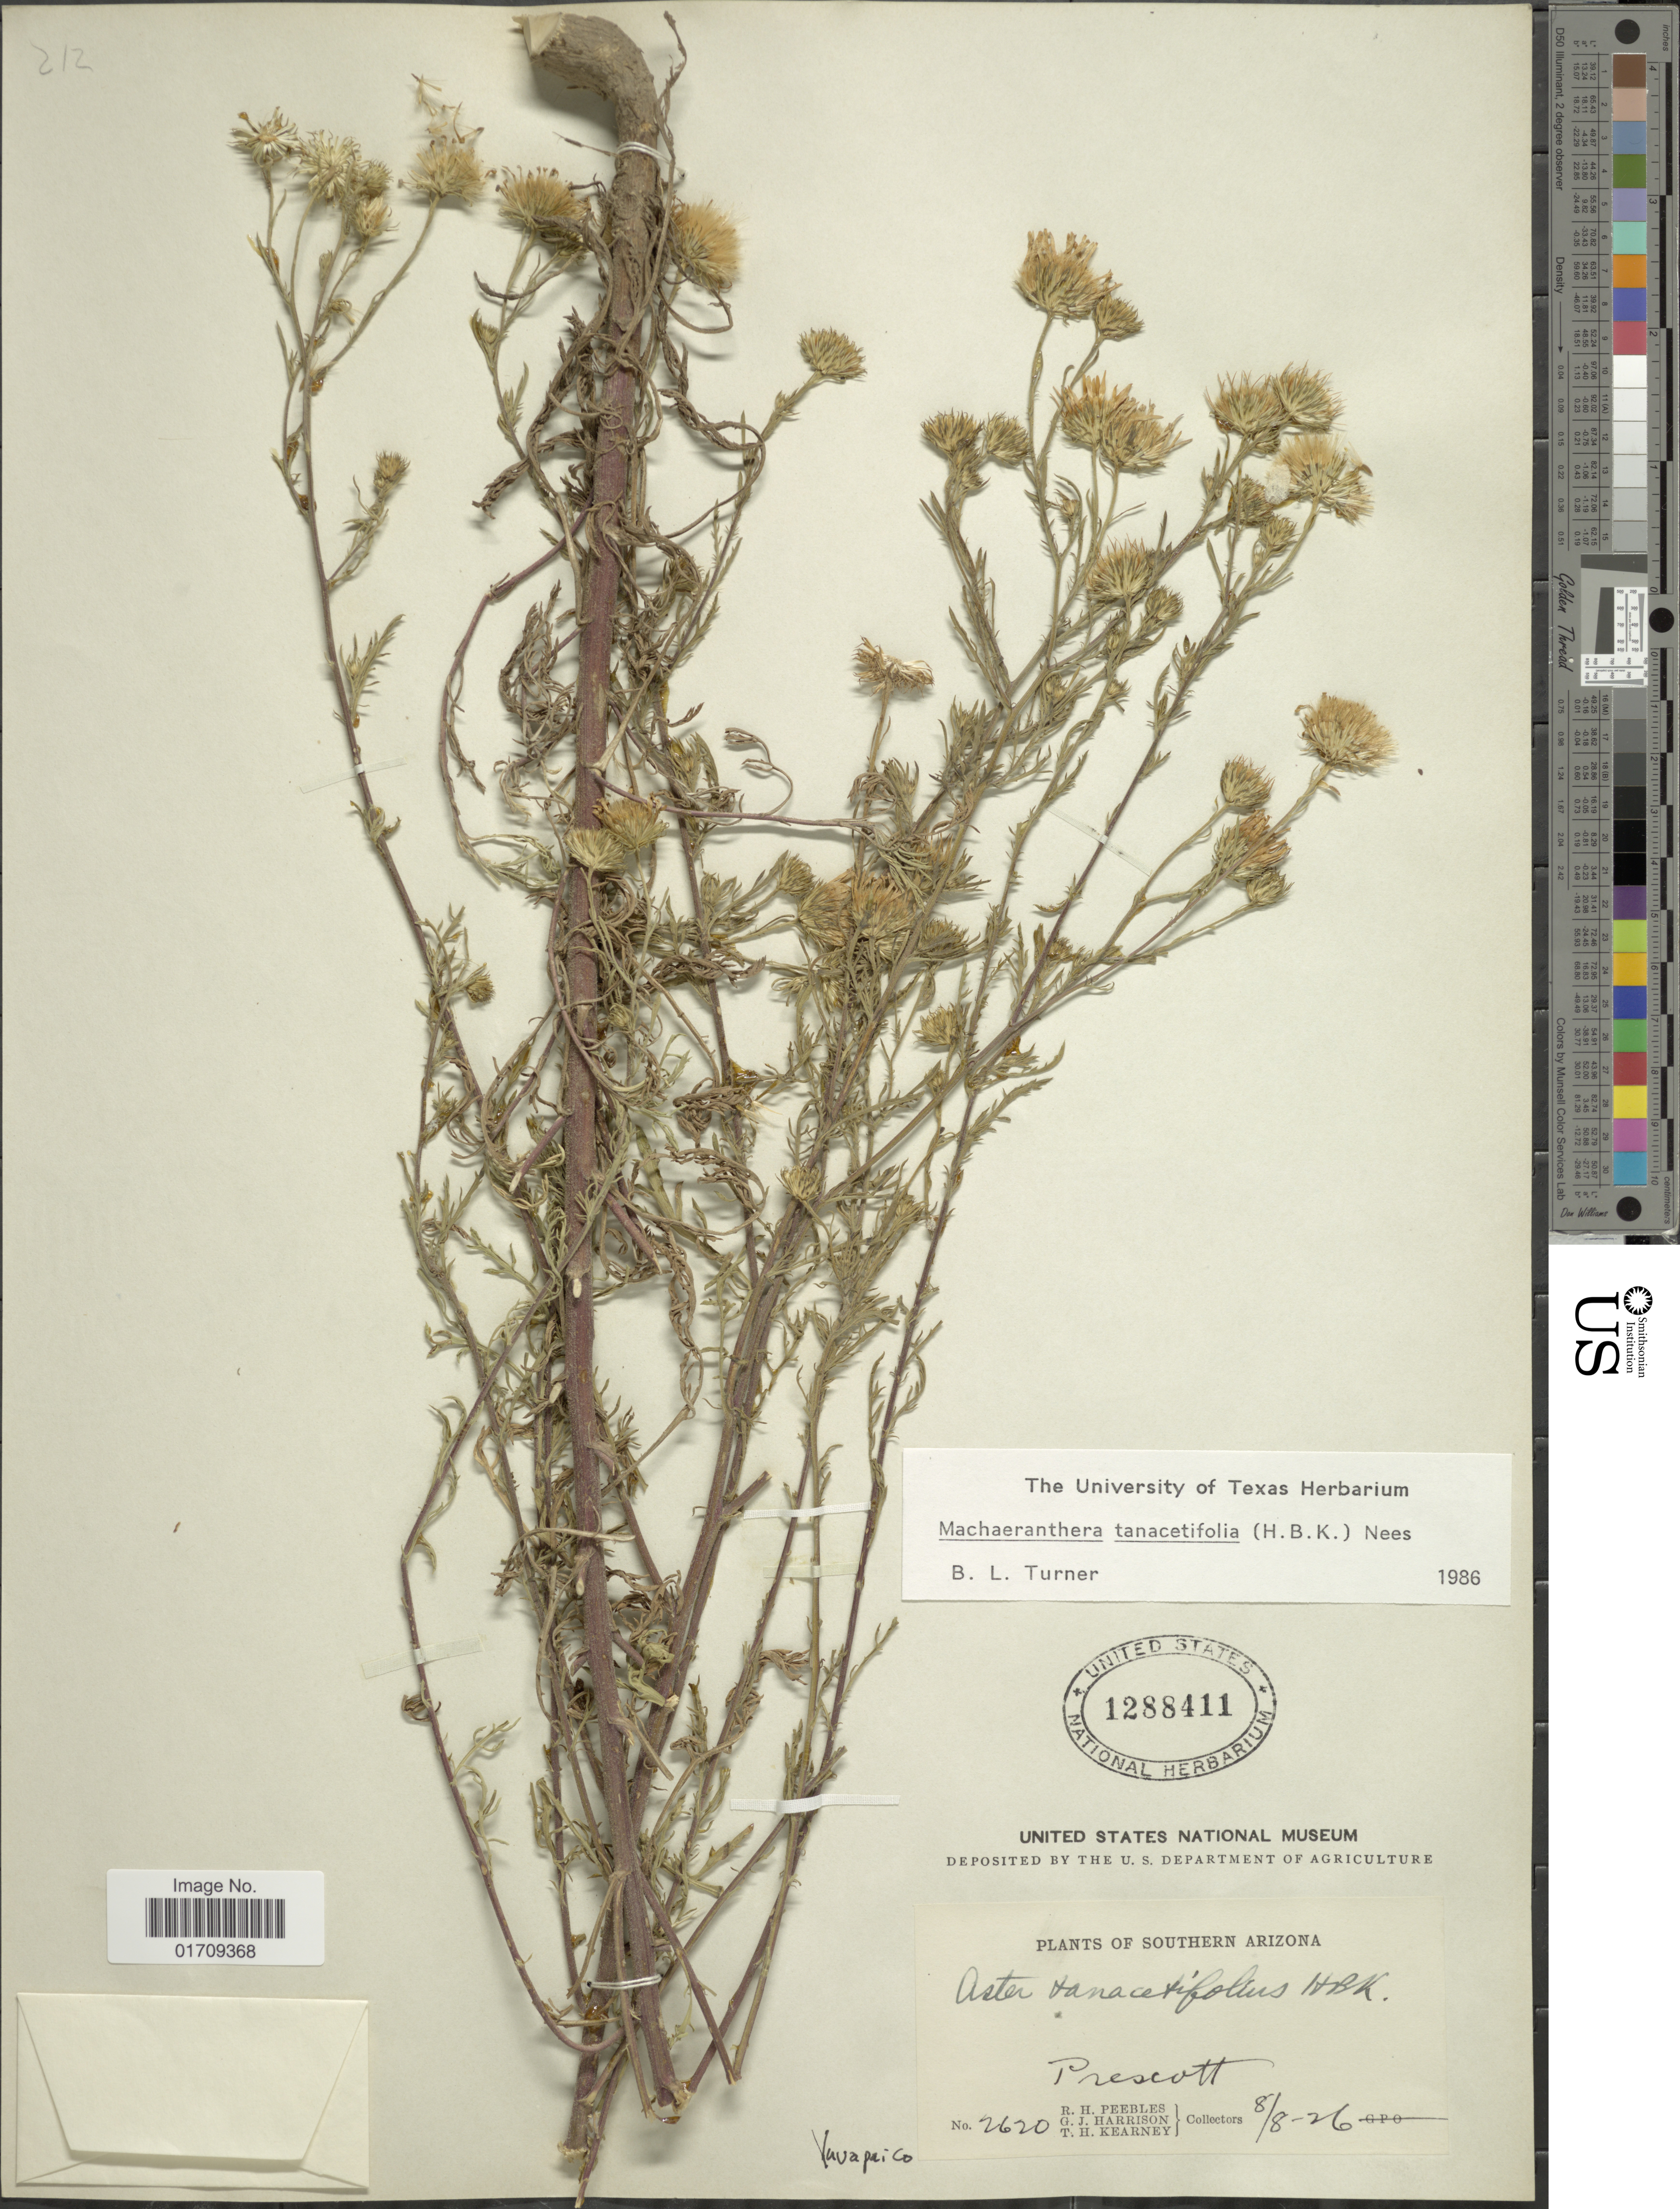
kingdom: Plantae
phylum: Tracheophyta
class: Magnoliopsida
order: Asterales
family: Asteraceae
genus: Machaeranthera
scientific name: Machaeranthera tanacetifolia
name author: (Kunth) Nees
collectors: R. H. Peebles, G. J. Harrison & T. H. Kearney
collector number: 2620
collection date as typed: Transcribed d/m/y: 8/8/26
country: United States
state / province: Arizona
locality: Southern Arizona, Prescott, Yavapai Co.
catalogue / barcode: US 1288411